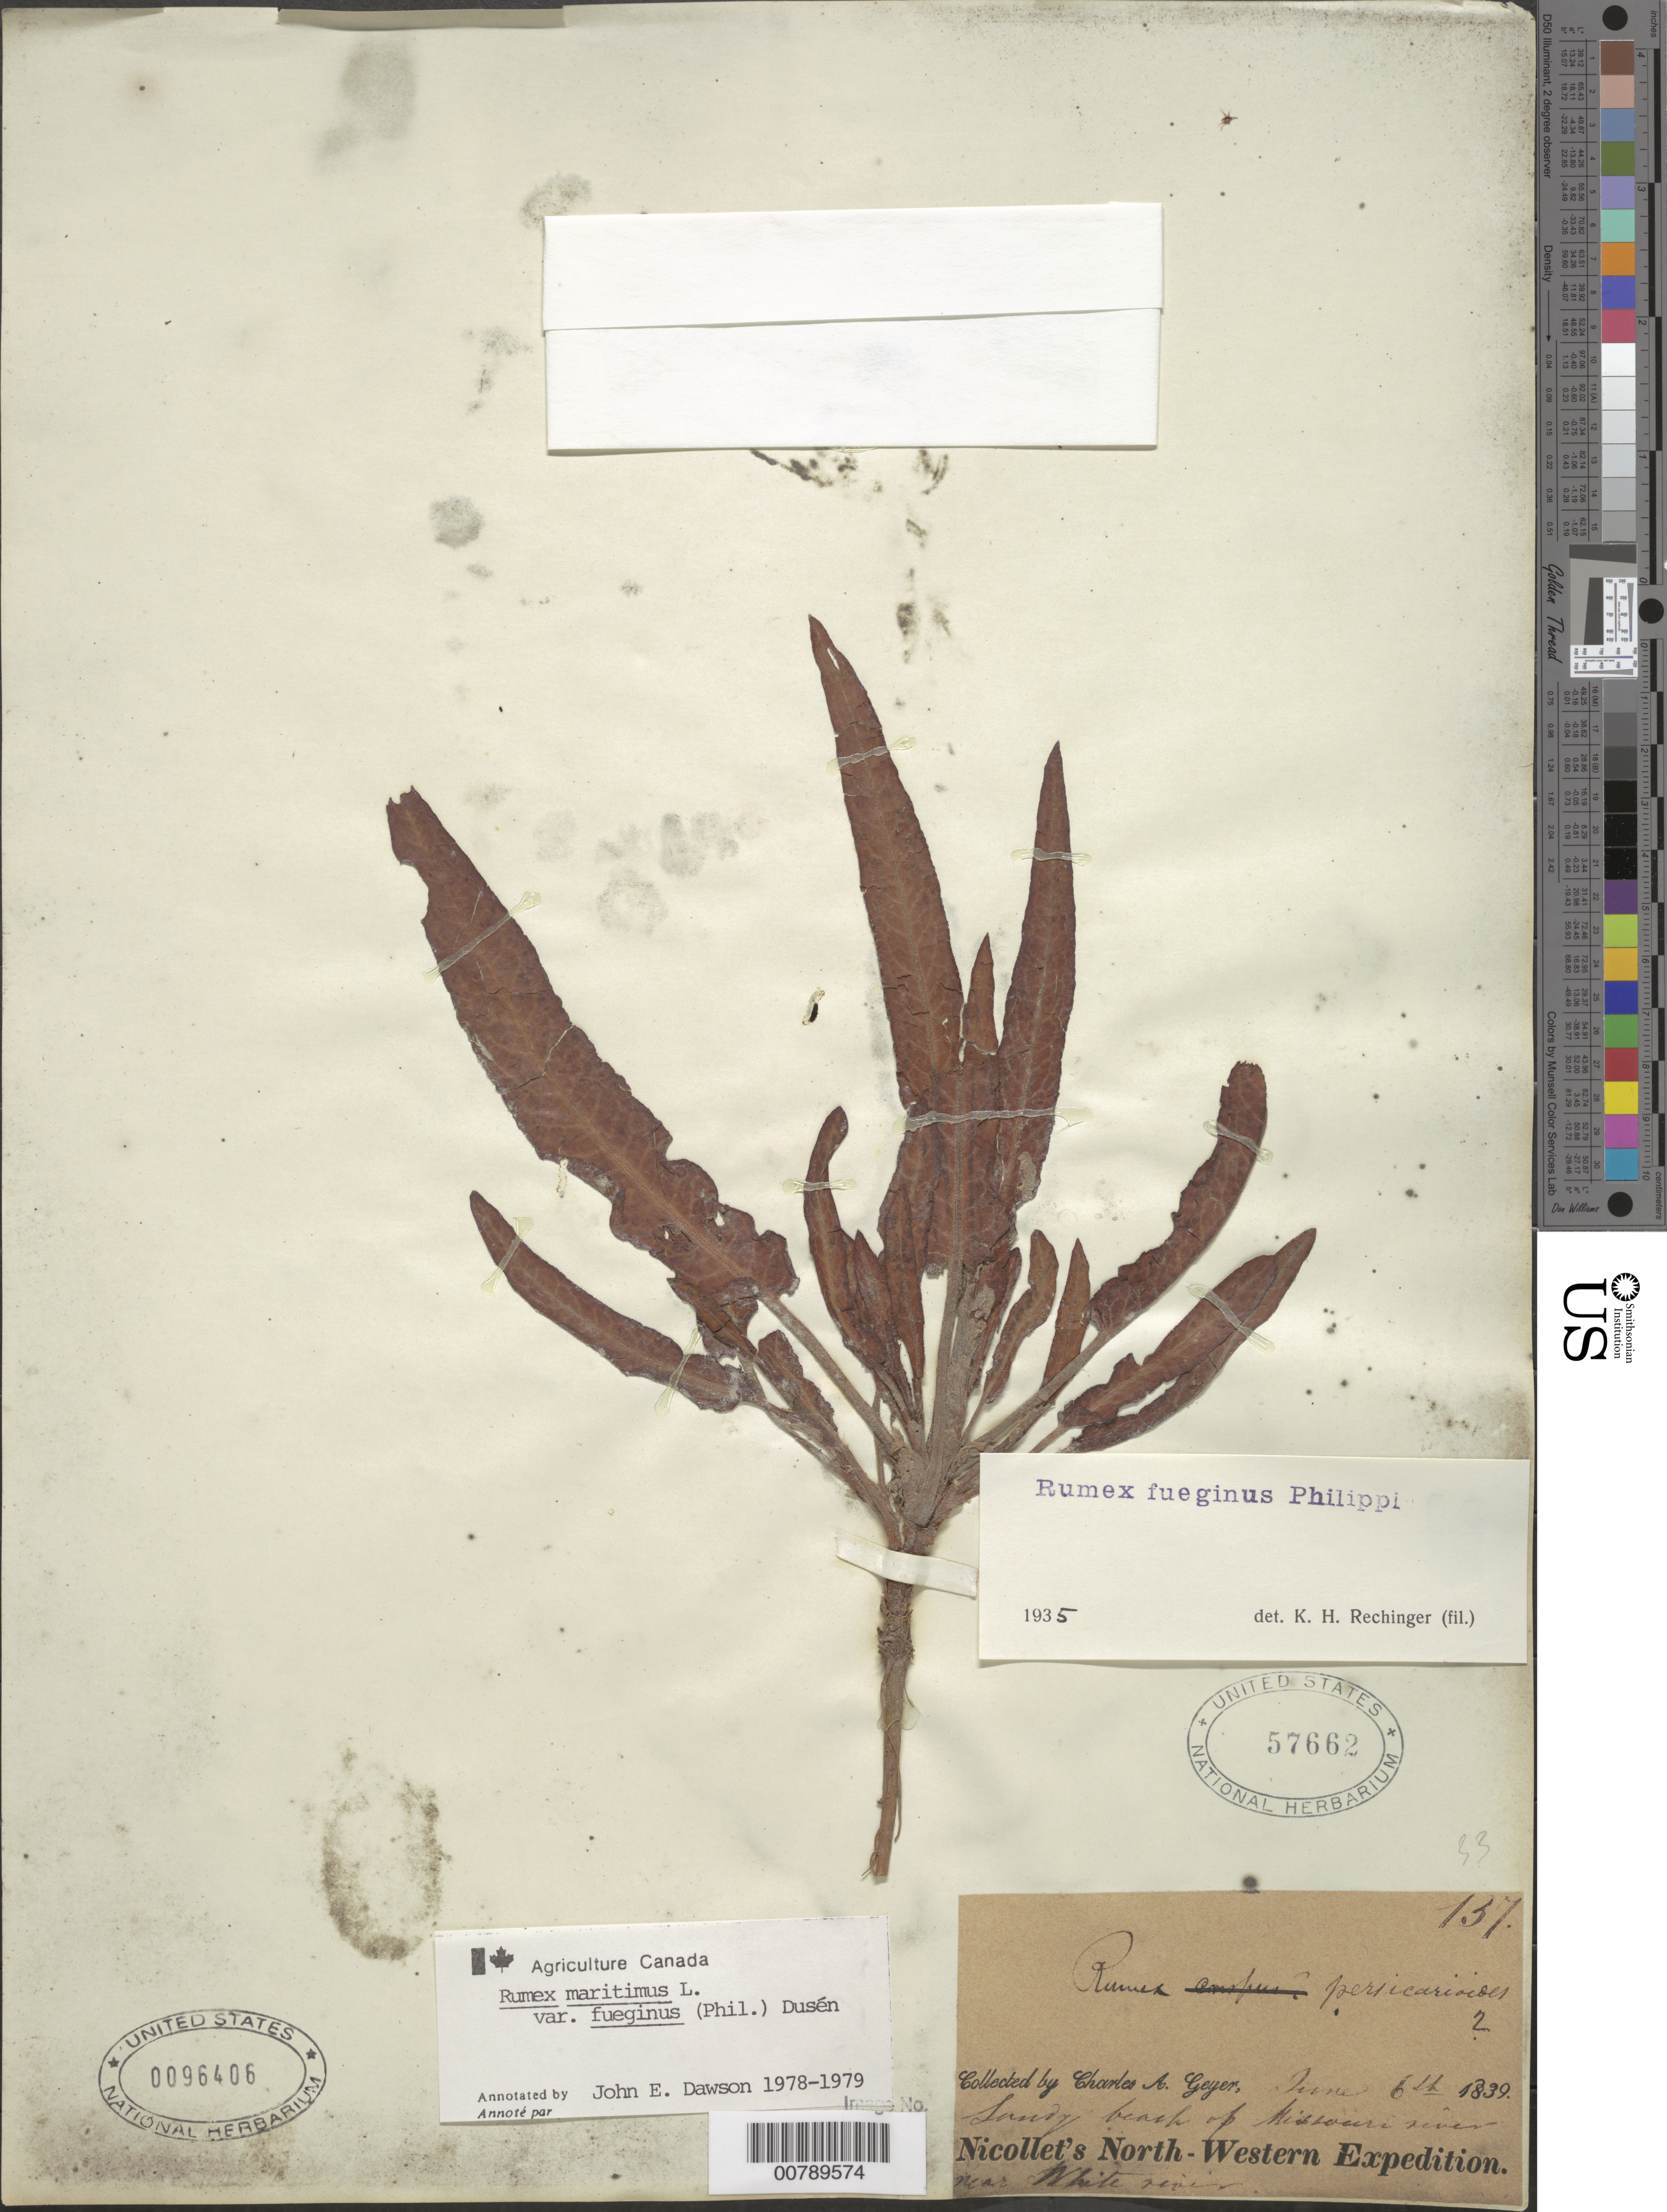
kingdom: Plantae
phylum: Tracheophyta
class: Magnoliopsida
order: Caryophyllales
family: Polygonaceae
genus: Rumex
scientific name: Rumex maritimus var. fueginus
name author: (Phil.) Dusén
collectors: C. A. Geyer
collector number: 137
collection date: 1839-06-06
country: United States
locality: Sandy beach of Missouri river. near White River. North-Western.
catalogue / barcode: US 57662